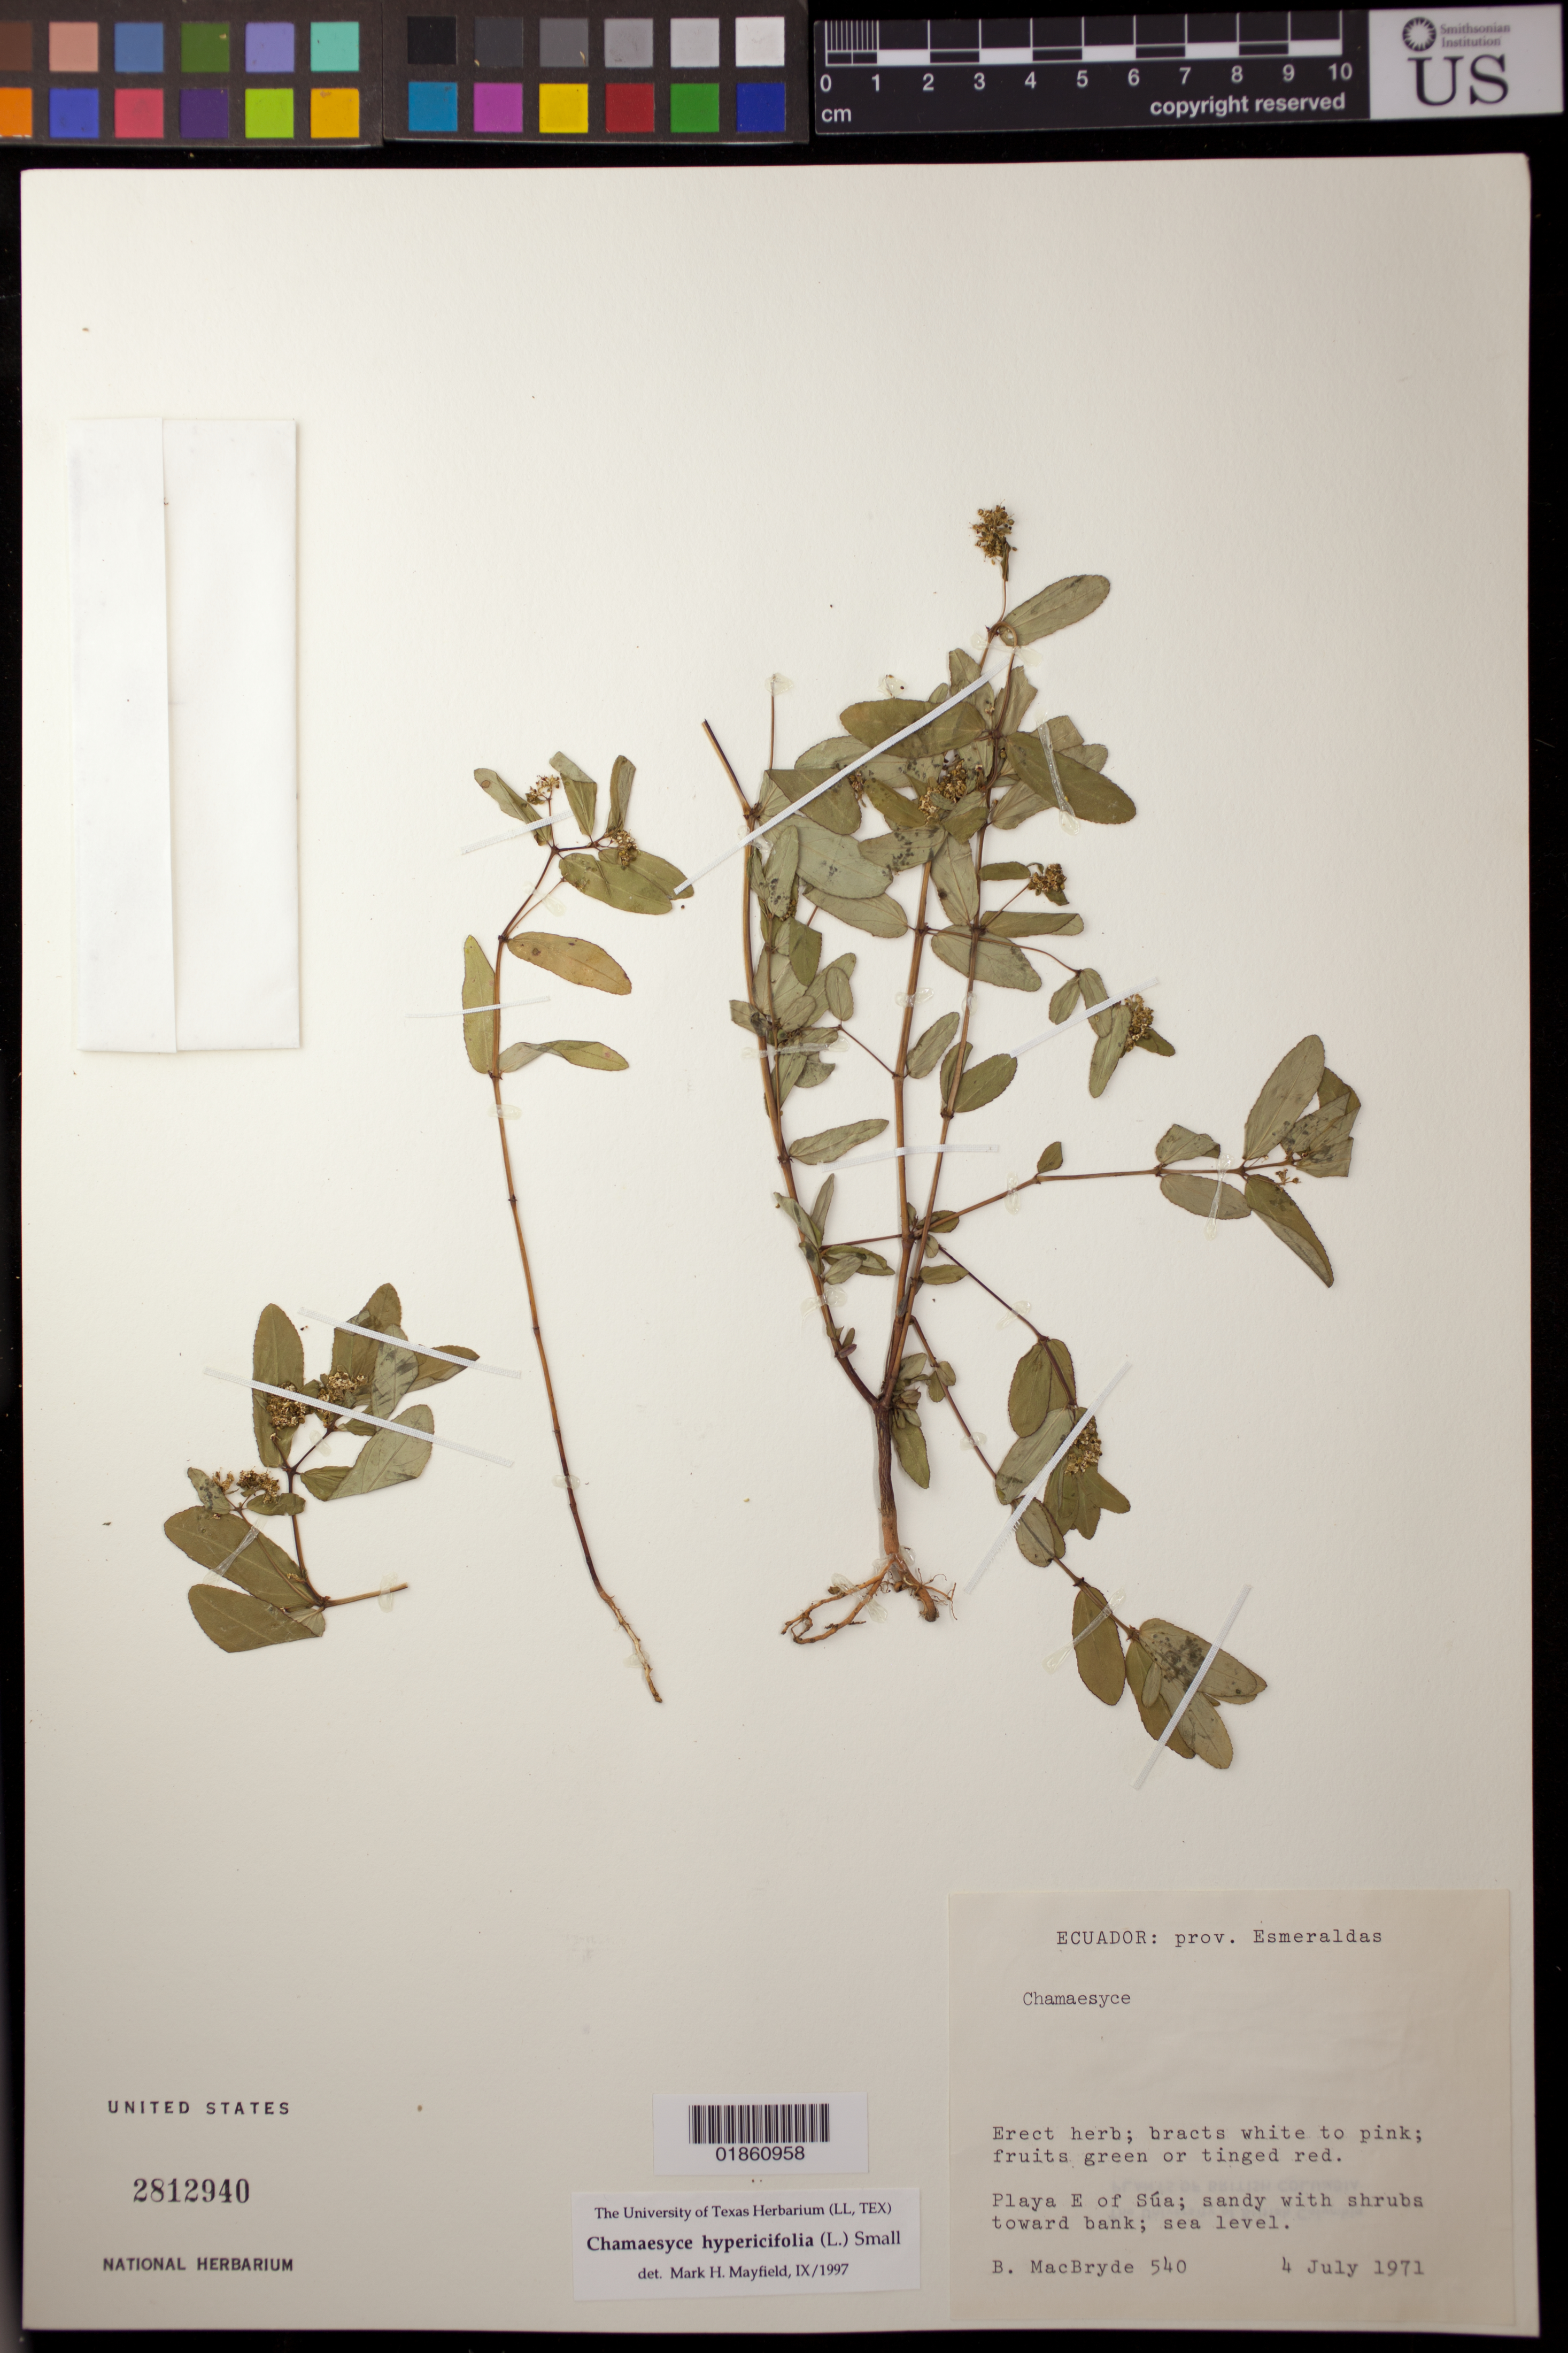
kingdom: Plantae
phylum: Tracheophyta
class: Magnoliopsida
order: Malpighiales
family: Euphorbiaceae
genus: Euphorbia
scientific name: Euphorbia hypericifolia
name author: L.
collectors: B. MacBryde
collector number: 540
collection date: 1971-07-04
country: Ecuador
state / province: Esmeraldas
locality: Playa E of Súa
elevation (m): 0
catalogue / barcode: US 2812940